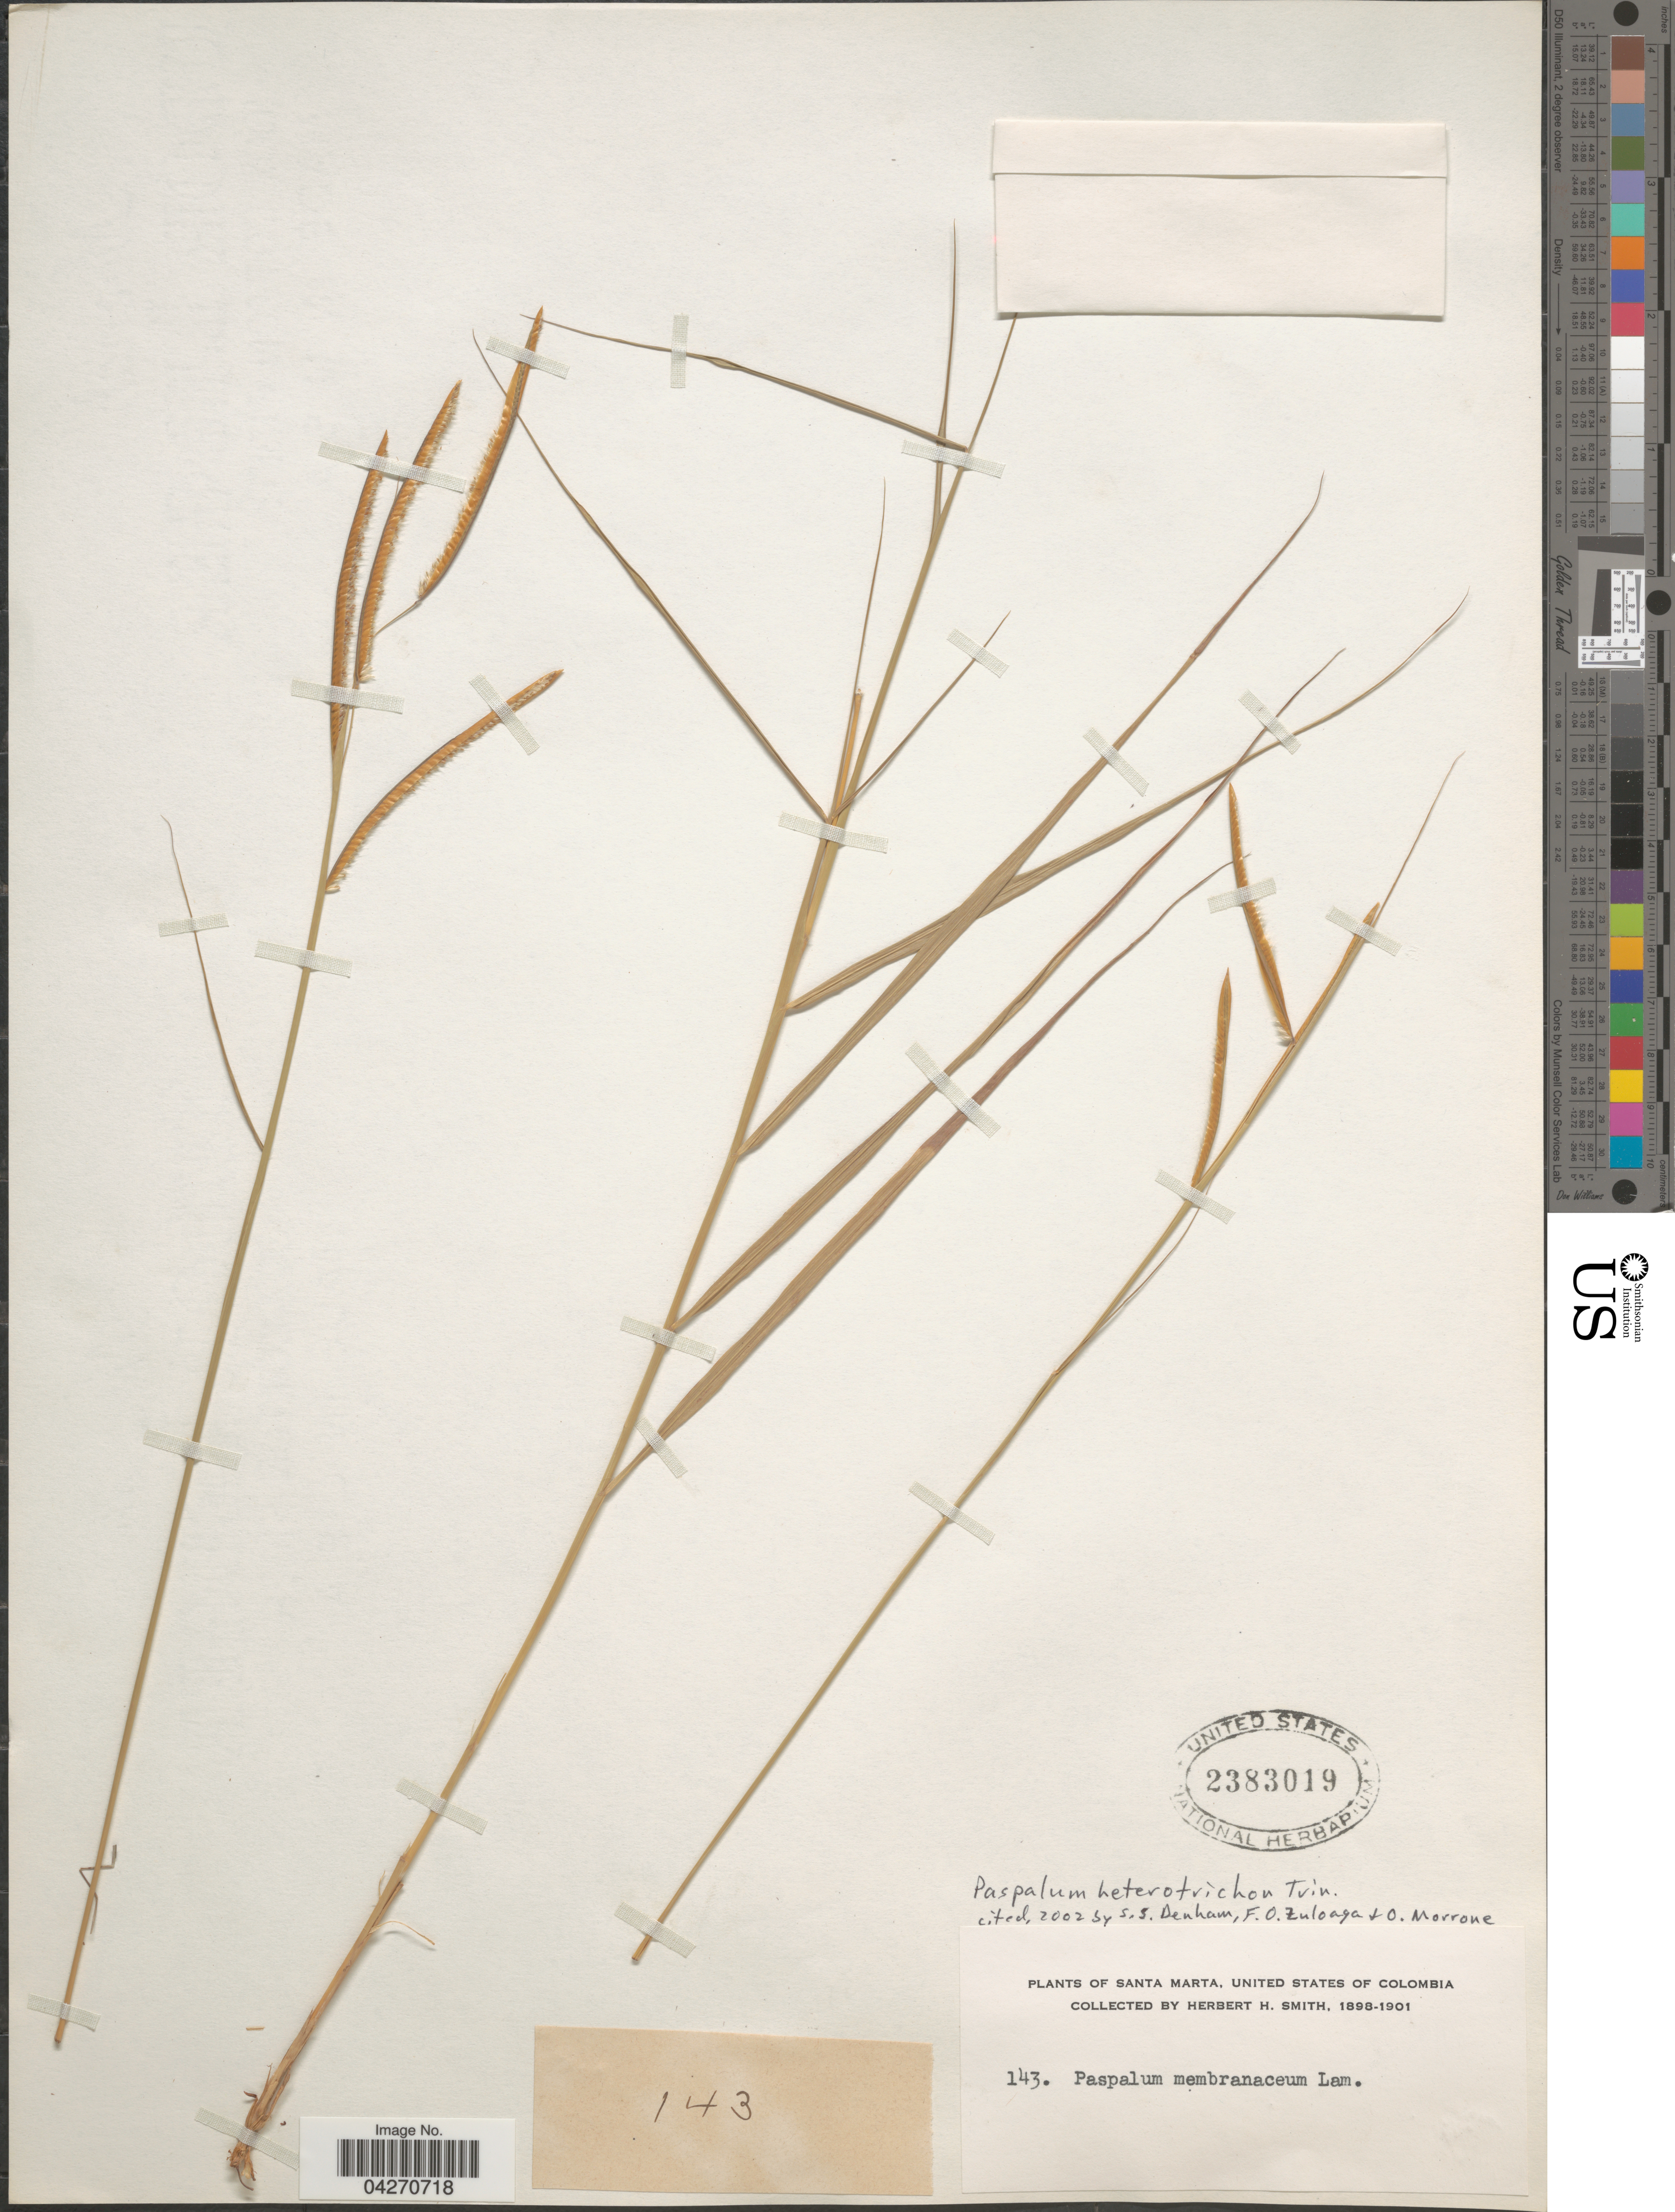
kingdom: Plantae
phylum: Tracheophyta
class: Liliopsida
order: Poales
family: Poaceae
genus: Paspalum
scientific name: Paspalum hererotrichon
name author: Trin.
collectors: Herbert H. Smith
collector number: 143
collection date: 1898/1901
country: Colombia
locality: Santa Marta, United States Of Colombia.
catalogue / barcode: US 2383019